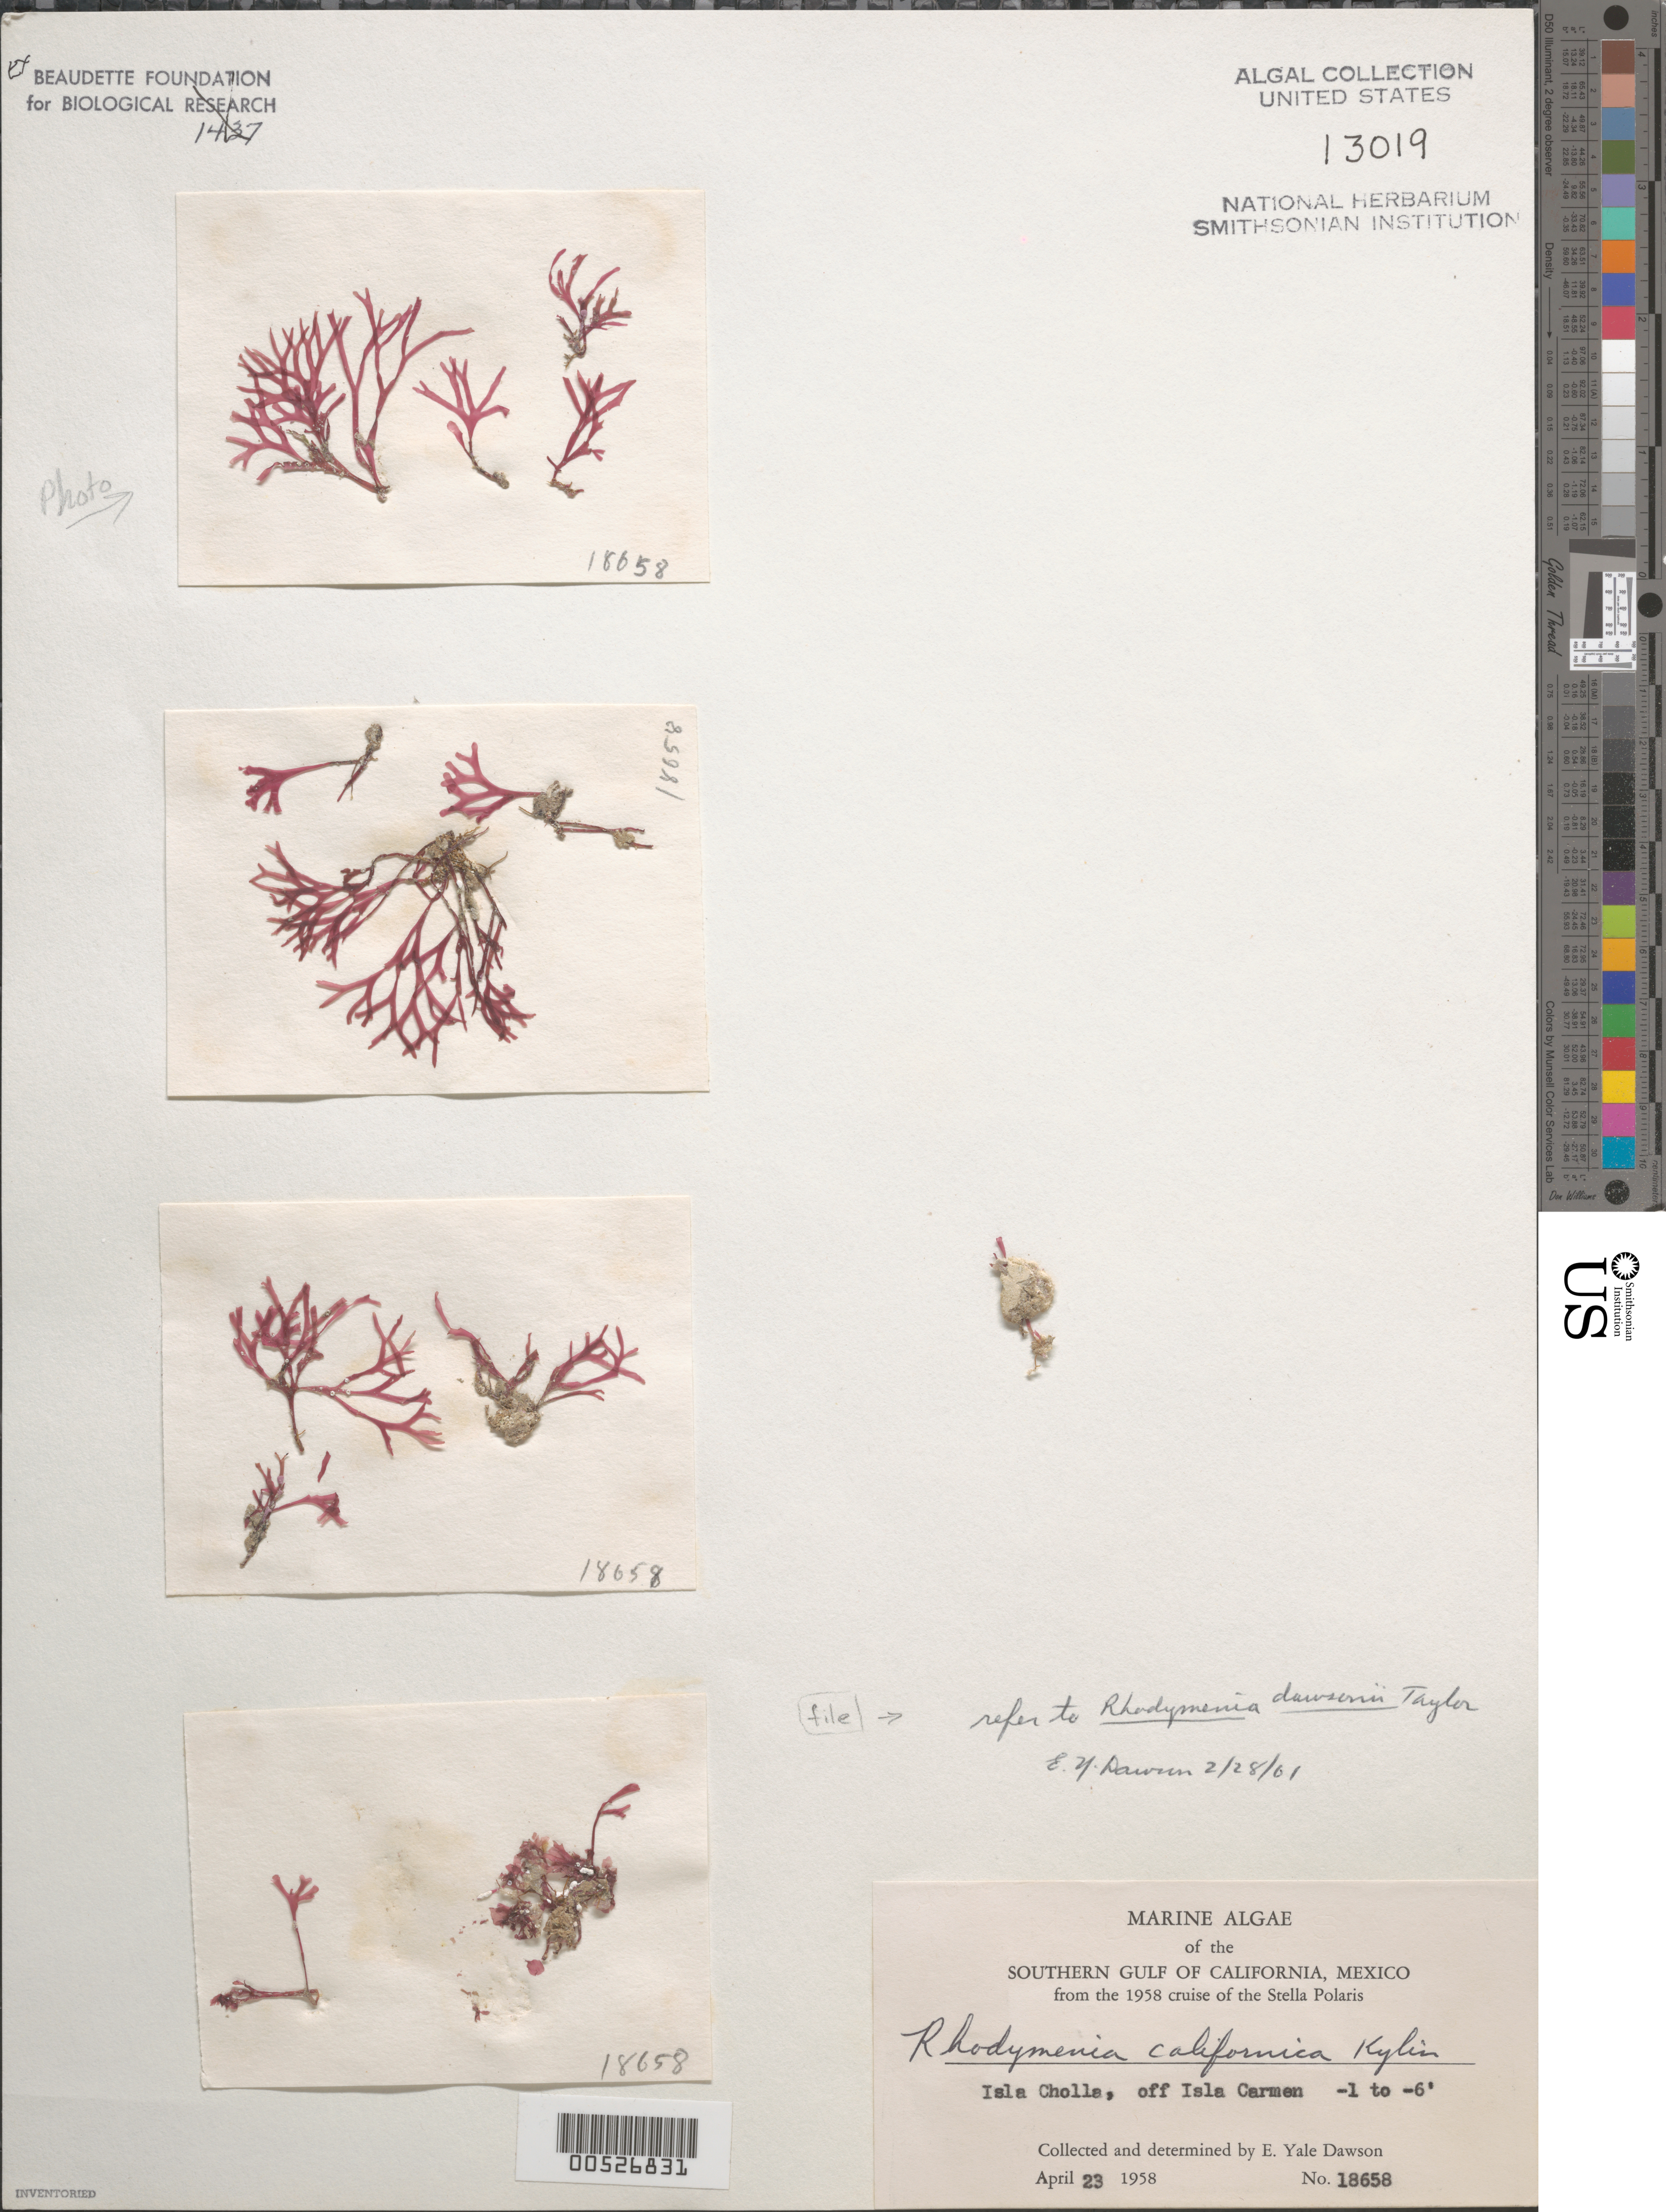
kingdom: Plantae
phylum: Rhodophyta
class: Florideophyceae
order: Rhodymeniales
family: Rhodymeniaceae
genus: Rhodymenia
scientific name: Rhodymenia dawsonii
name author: W.R. Taylor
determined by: Dawson, E. Y.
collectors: E. Y. Dawson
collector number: EYD 18658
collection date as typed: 23 Apr 1958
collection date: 1958-04-23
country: Mexico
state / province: Baja California Sur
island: Isla Cholla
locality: Off Isla Carmen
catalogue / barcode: US 13019